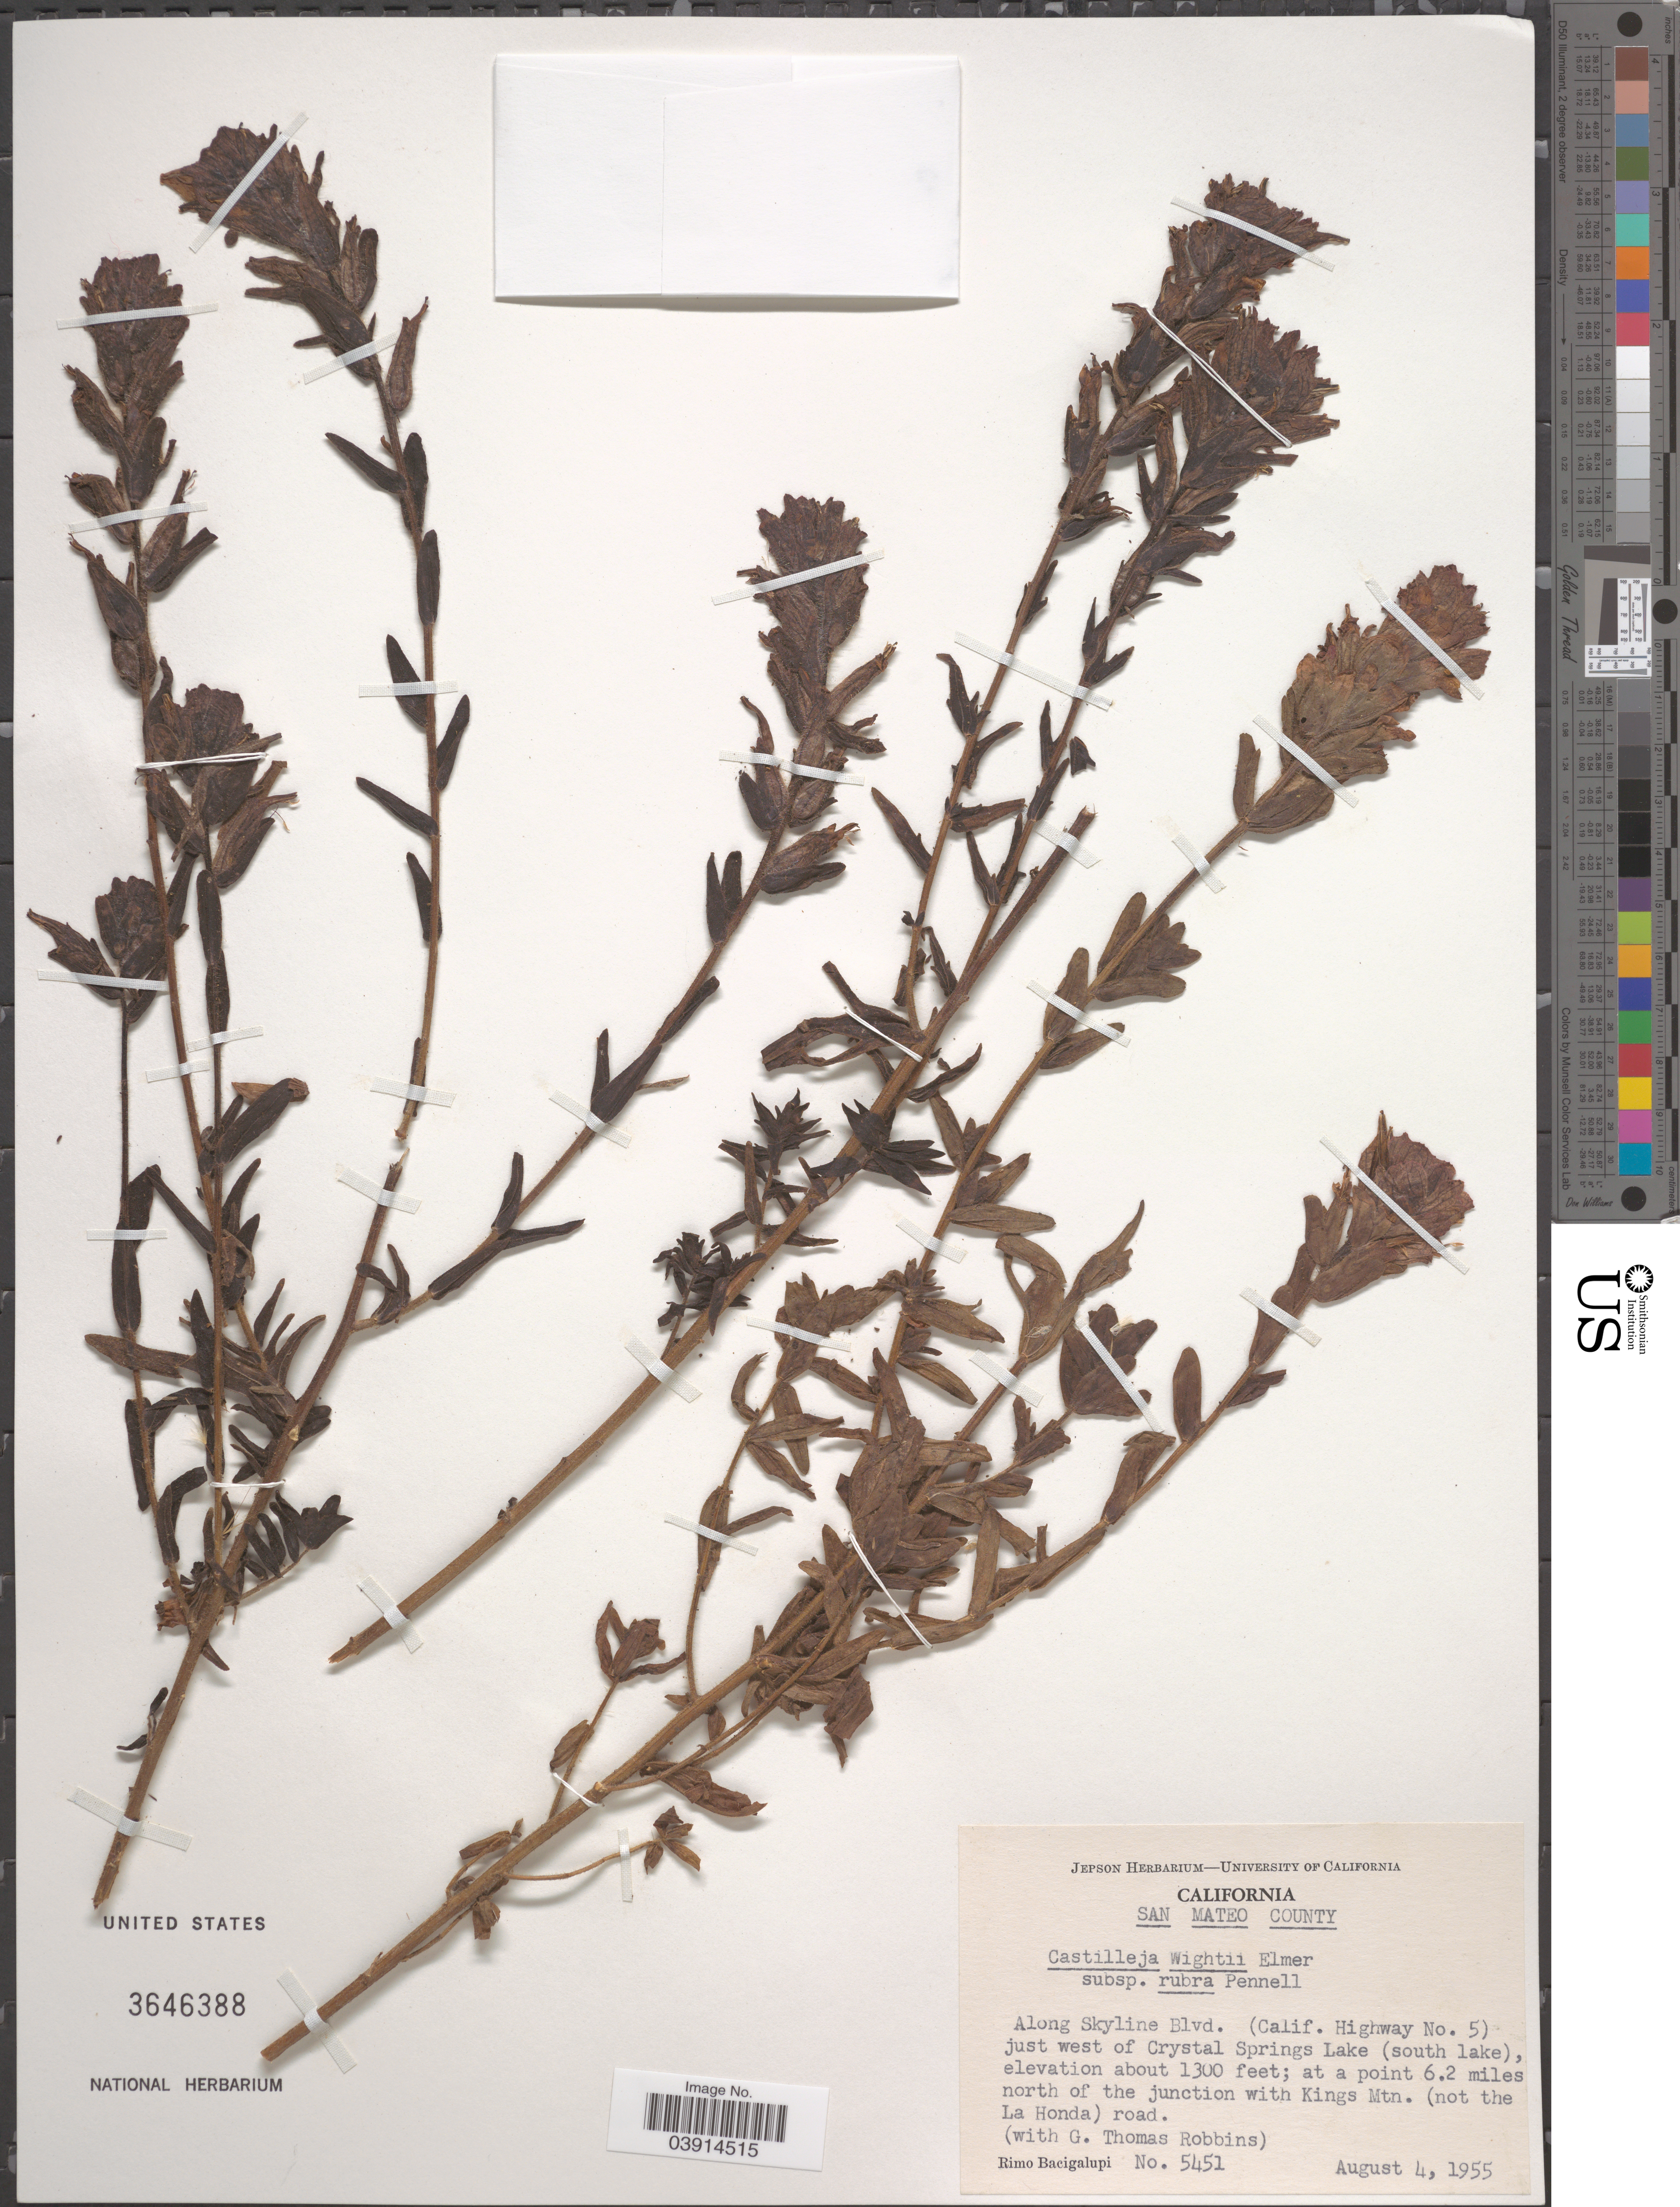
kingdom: Plantae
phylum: Tracheophyta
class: Magnoliopsida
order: Lamiales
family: Orobanchaceae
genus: Castilleja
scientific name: Castilleja wightii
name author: Elmer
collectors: R. Bacigalupi & T. Robbins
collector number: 5451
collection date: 1955-08-04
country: United States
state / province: California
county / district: San Mateo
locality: San Mateo County. Along Skyline Blvd. (Calif. Highway No. 5) just west of Crystal Springs Lake (south lake); at a point 6.2 miles north of the junction with Kings Mtn. (not the La Honda) road.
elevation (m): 396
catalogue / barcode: US 3646388